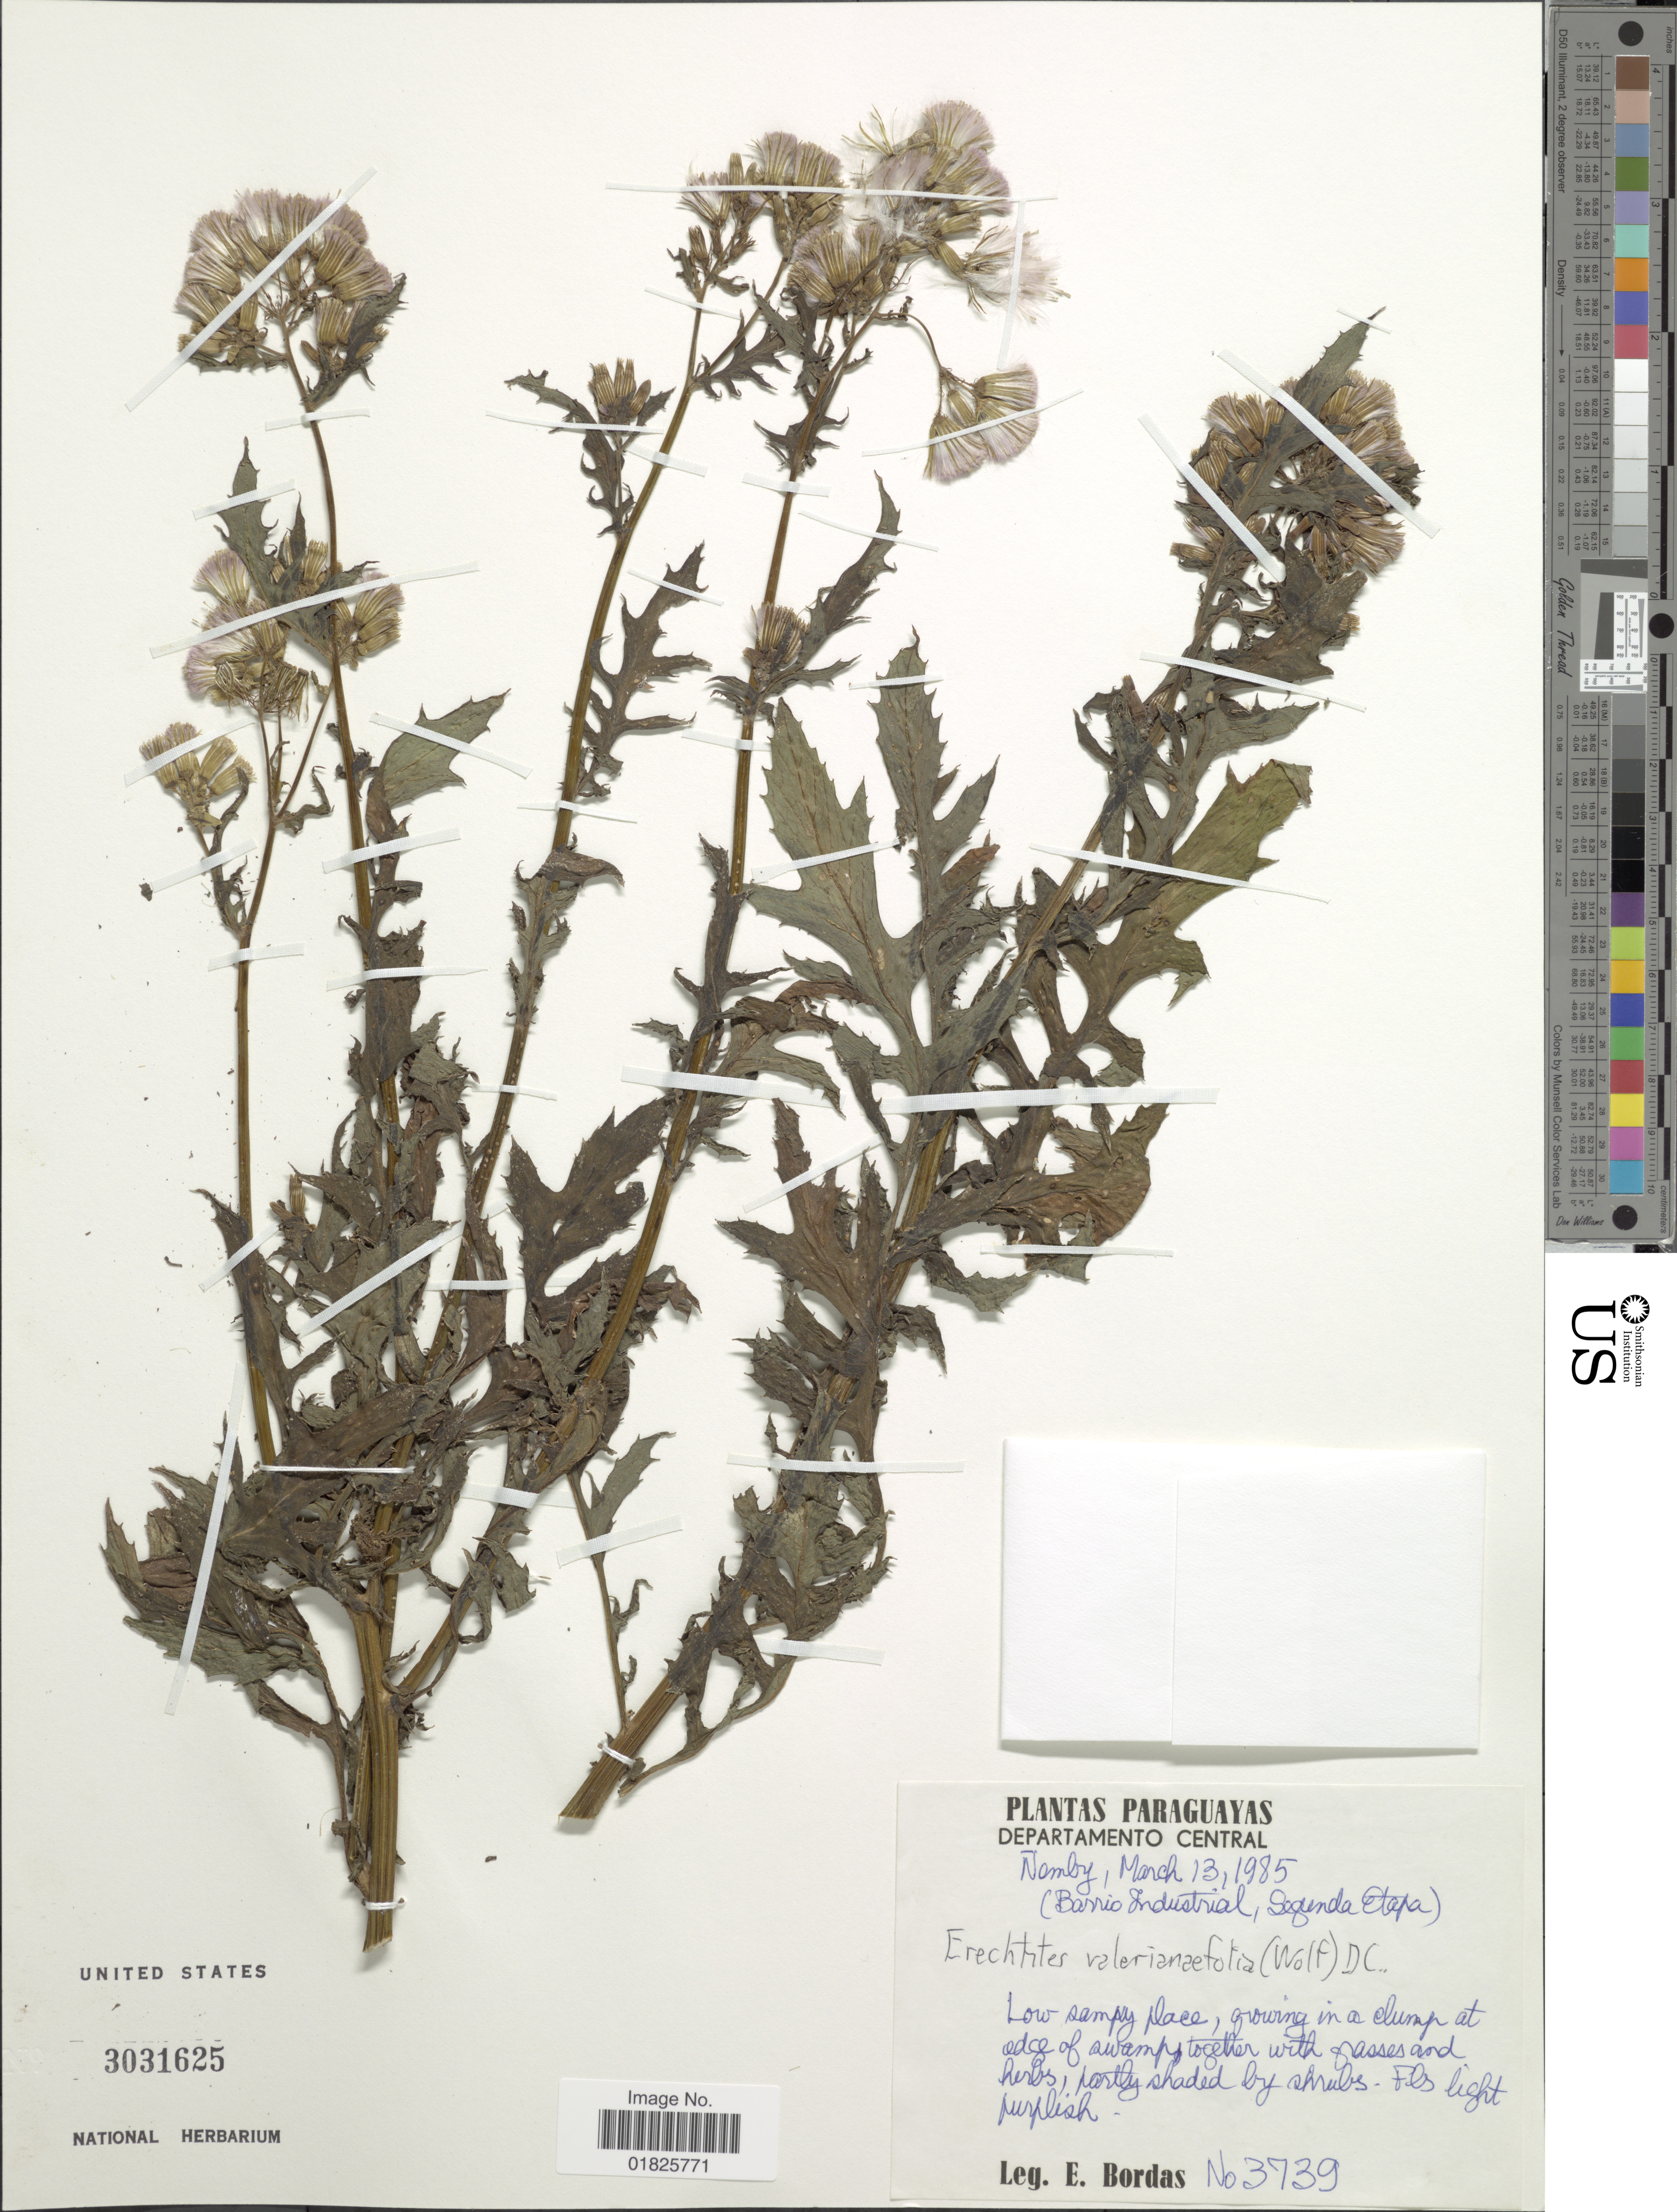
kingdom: Plantae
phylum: Tracheophyta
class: Magnoliopsida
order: Asterales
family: Asteraceae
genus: Erechtites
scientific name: Erechtites valerianifolius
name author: (Link ex Spreng.) DC.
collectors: E. Bordas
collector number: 3739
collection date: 1985-03-13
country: Paraguay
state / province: Central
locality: Ñemby, Barrio Industrial, Segunda Etapa.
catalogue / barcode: US 3031625